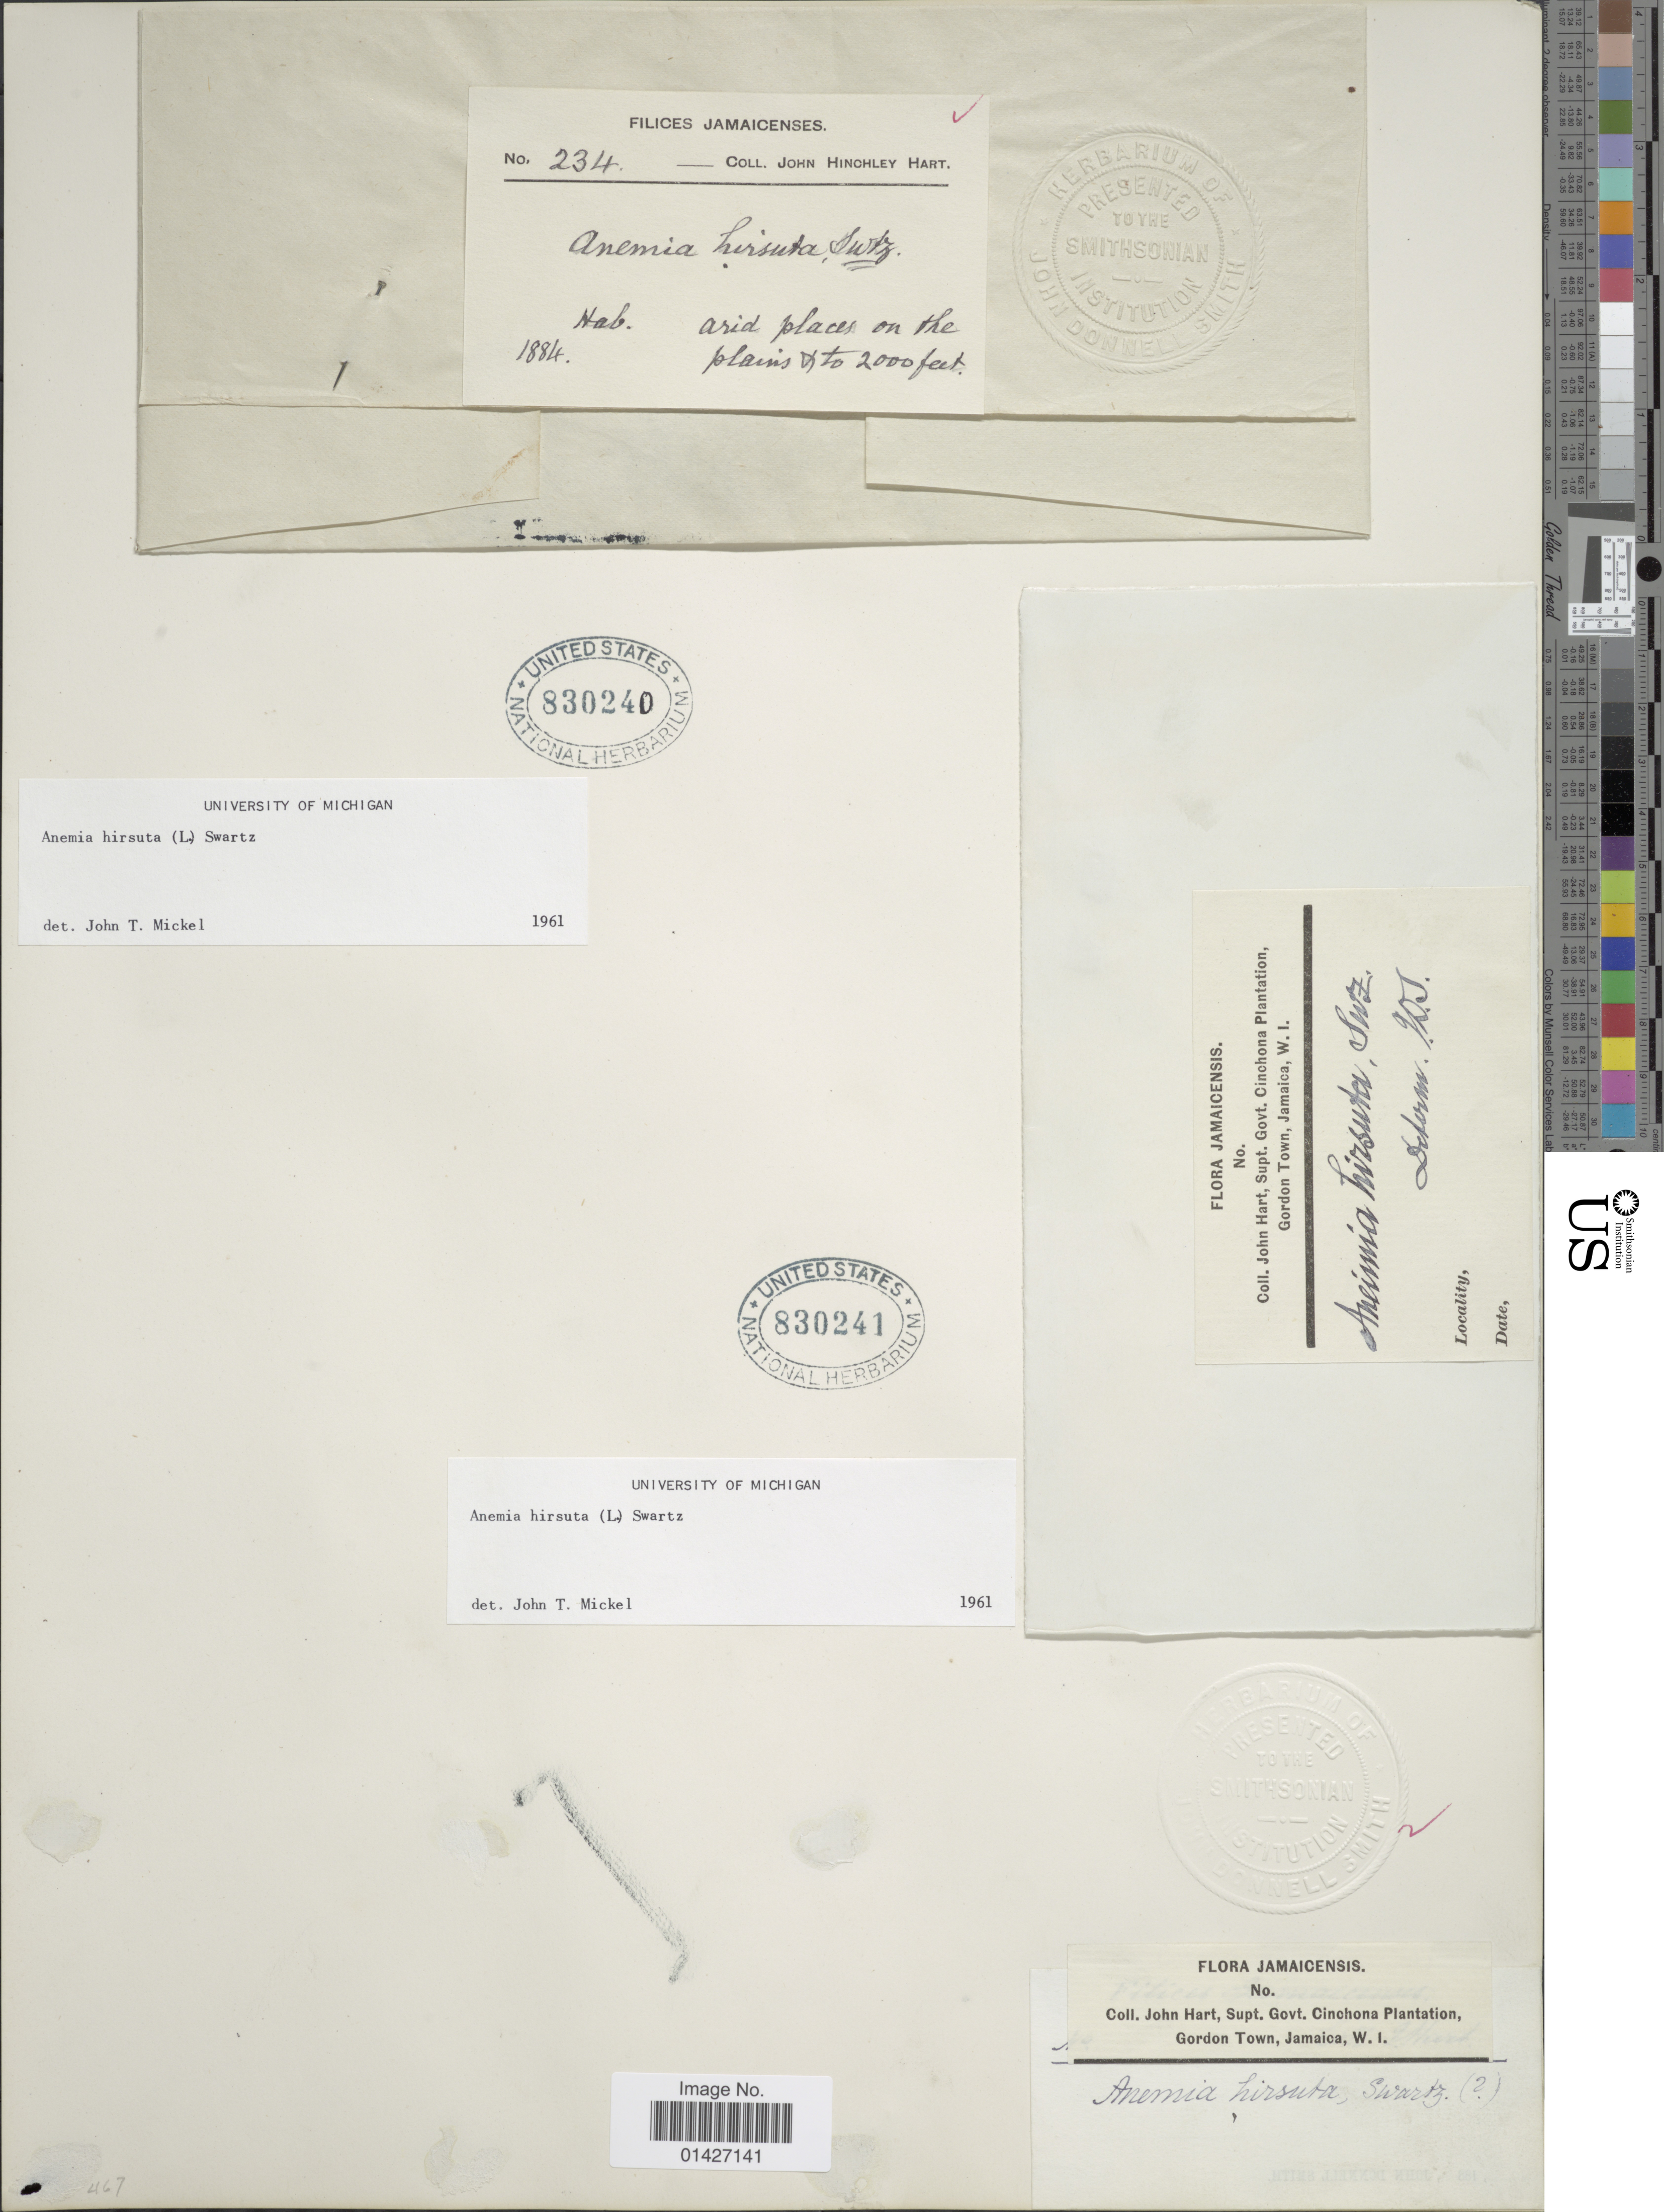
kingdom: Plantae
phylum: Tracheophyta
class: Polypodiopsida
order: Schizaeales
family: Anemiaceae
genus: Anemia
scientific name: Anemia hirsuta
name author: (L.) Sw.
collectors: J. H. Hart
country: Jamaica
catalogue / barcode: US 830241-2